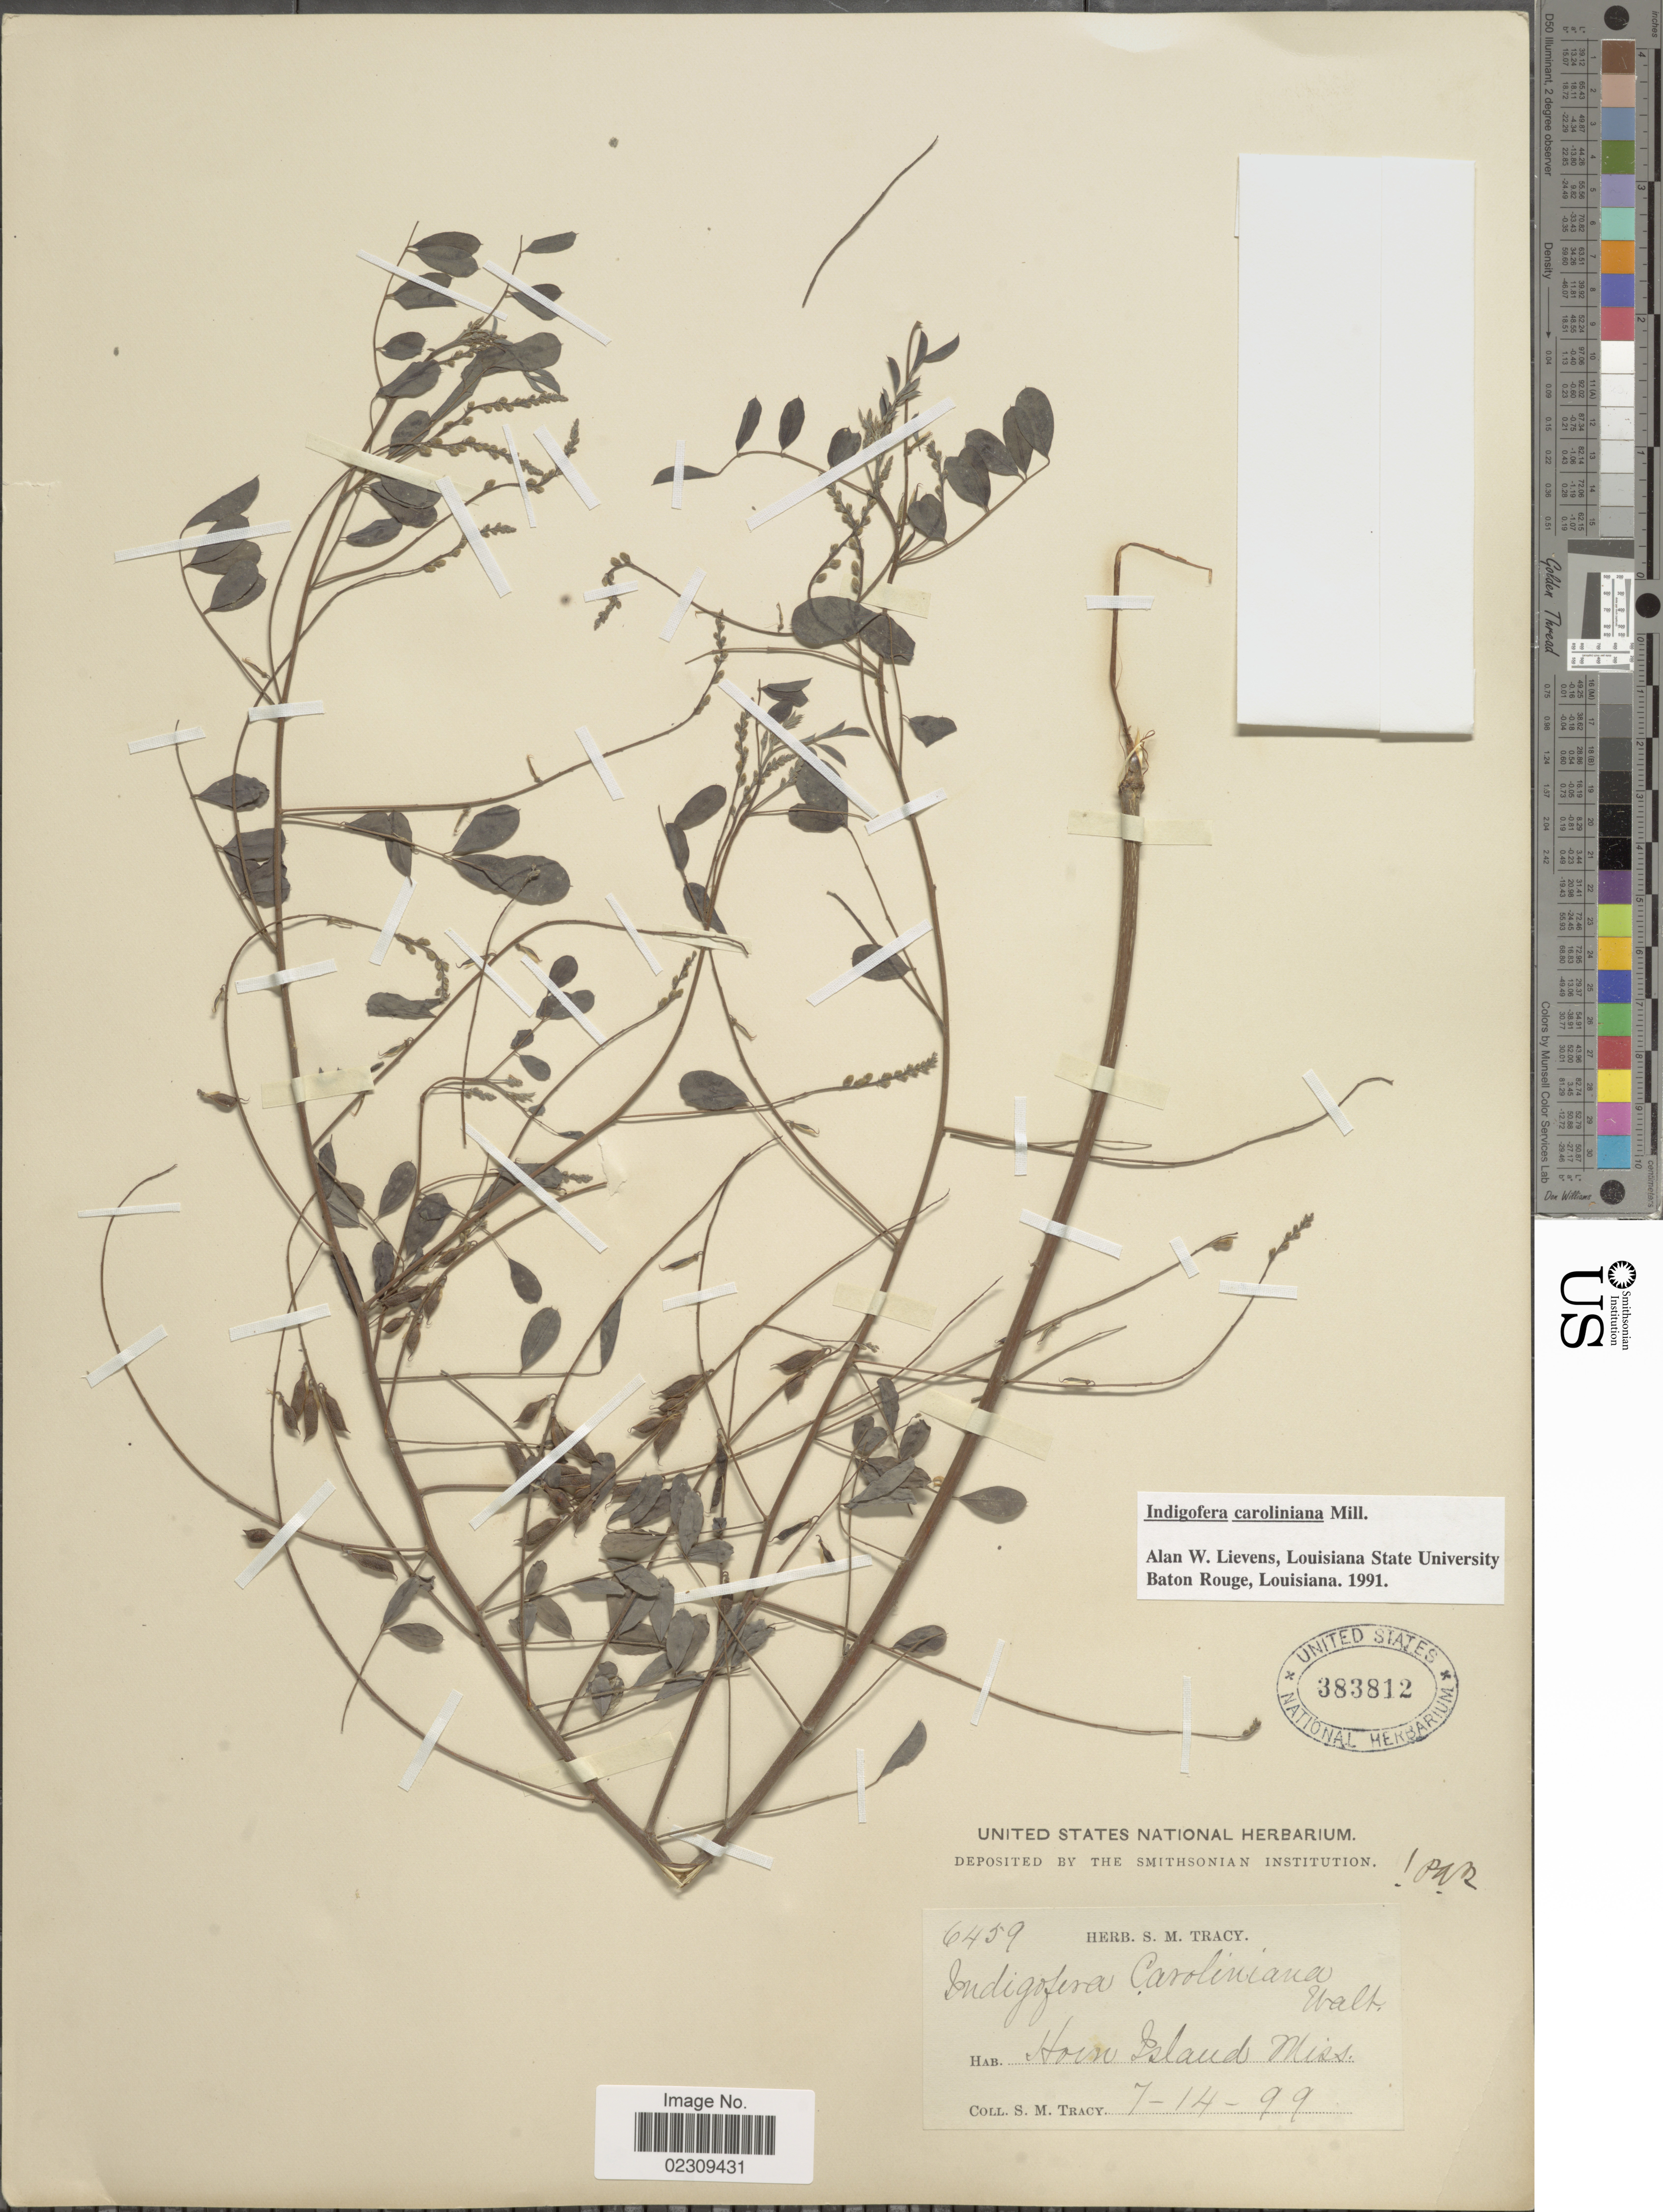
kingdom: Plantae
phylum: Tracheophyta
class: Magnoliopsida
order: Fabales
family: Fabaceae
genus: Indigofera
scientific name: Indigofera caroliniana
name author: Mill.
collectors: S. M. Tracy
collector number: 6459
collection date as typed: Transcribed d/m/y: 14/7/99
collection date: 1899-07-14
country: United States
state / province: Mississippi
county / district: Jackson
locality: Horn Island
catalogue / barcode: US 383812